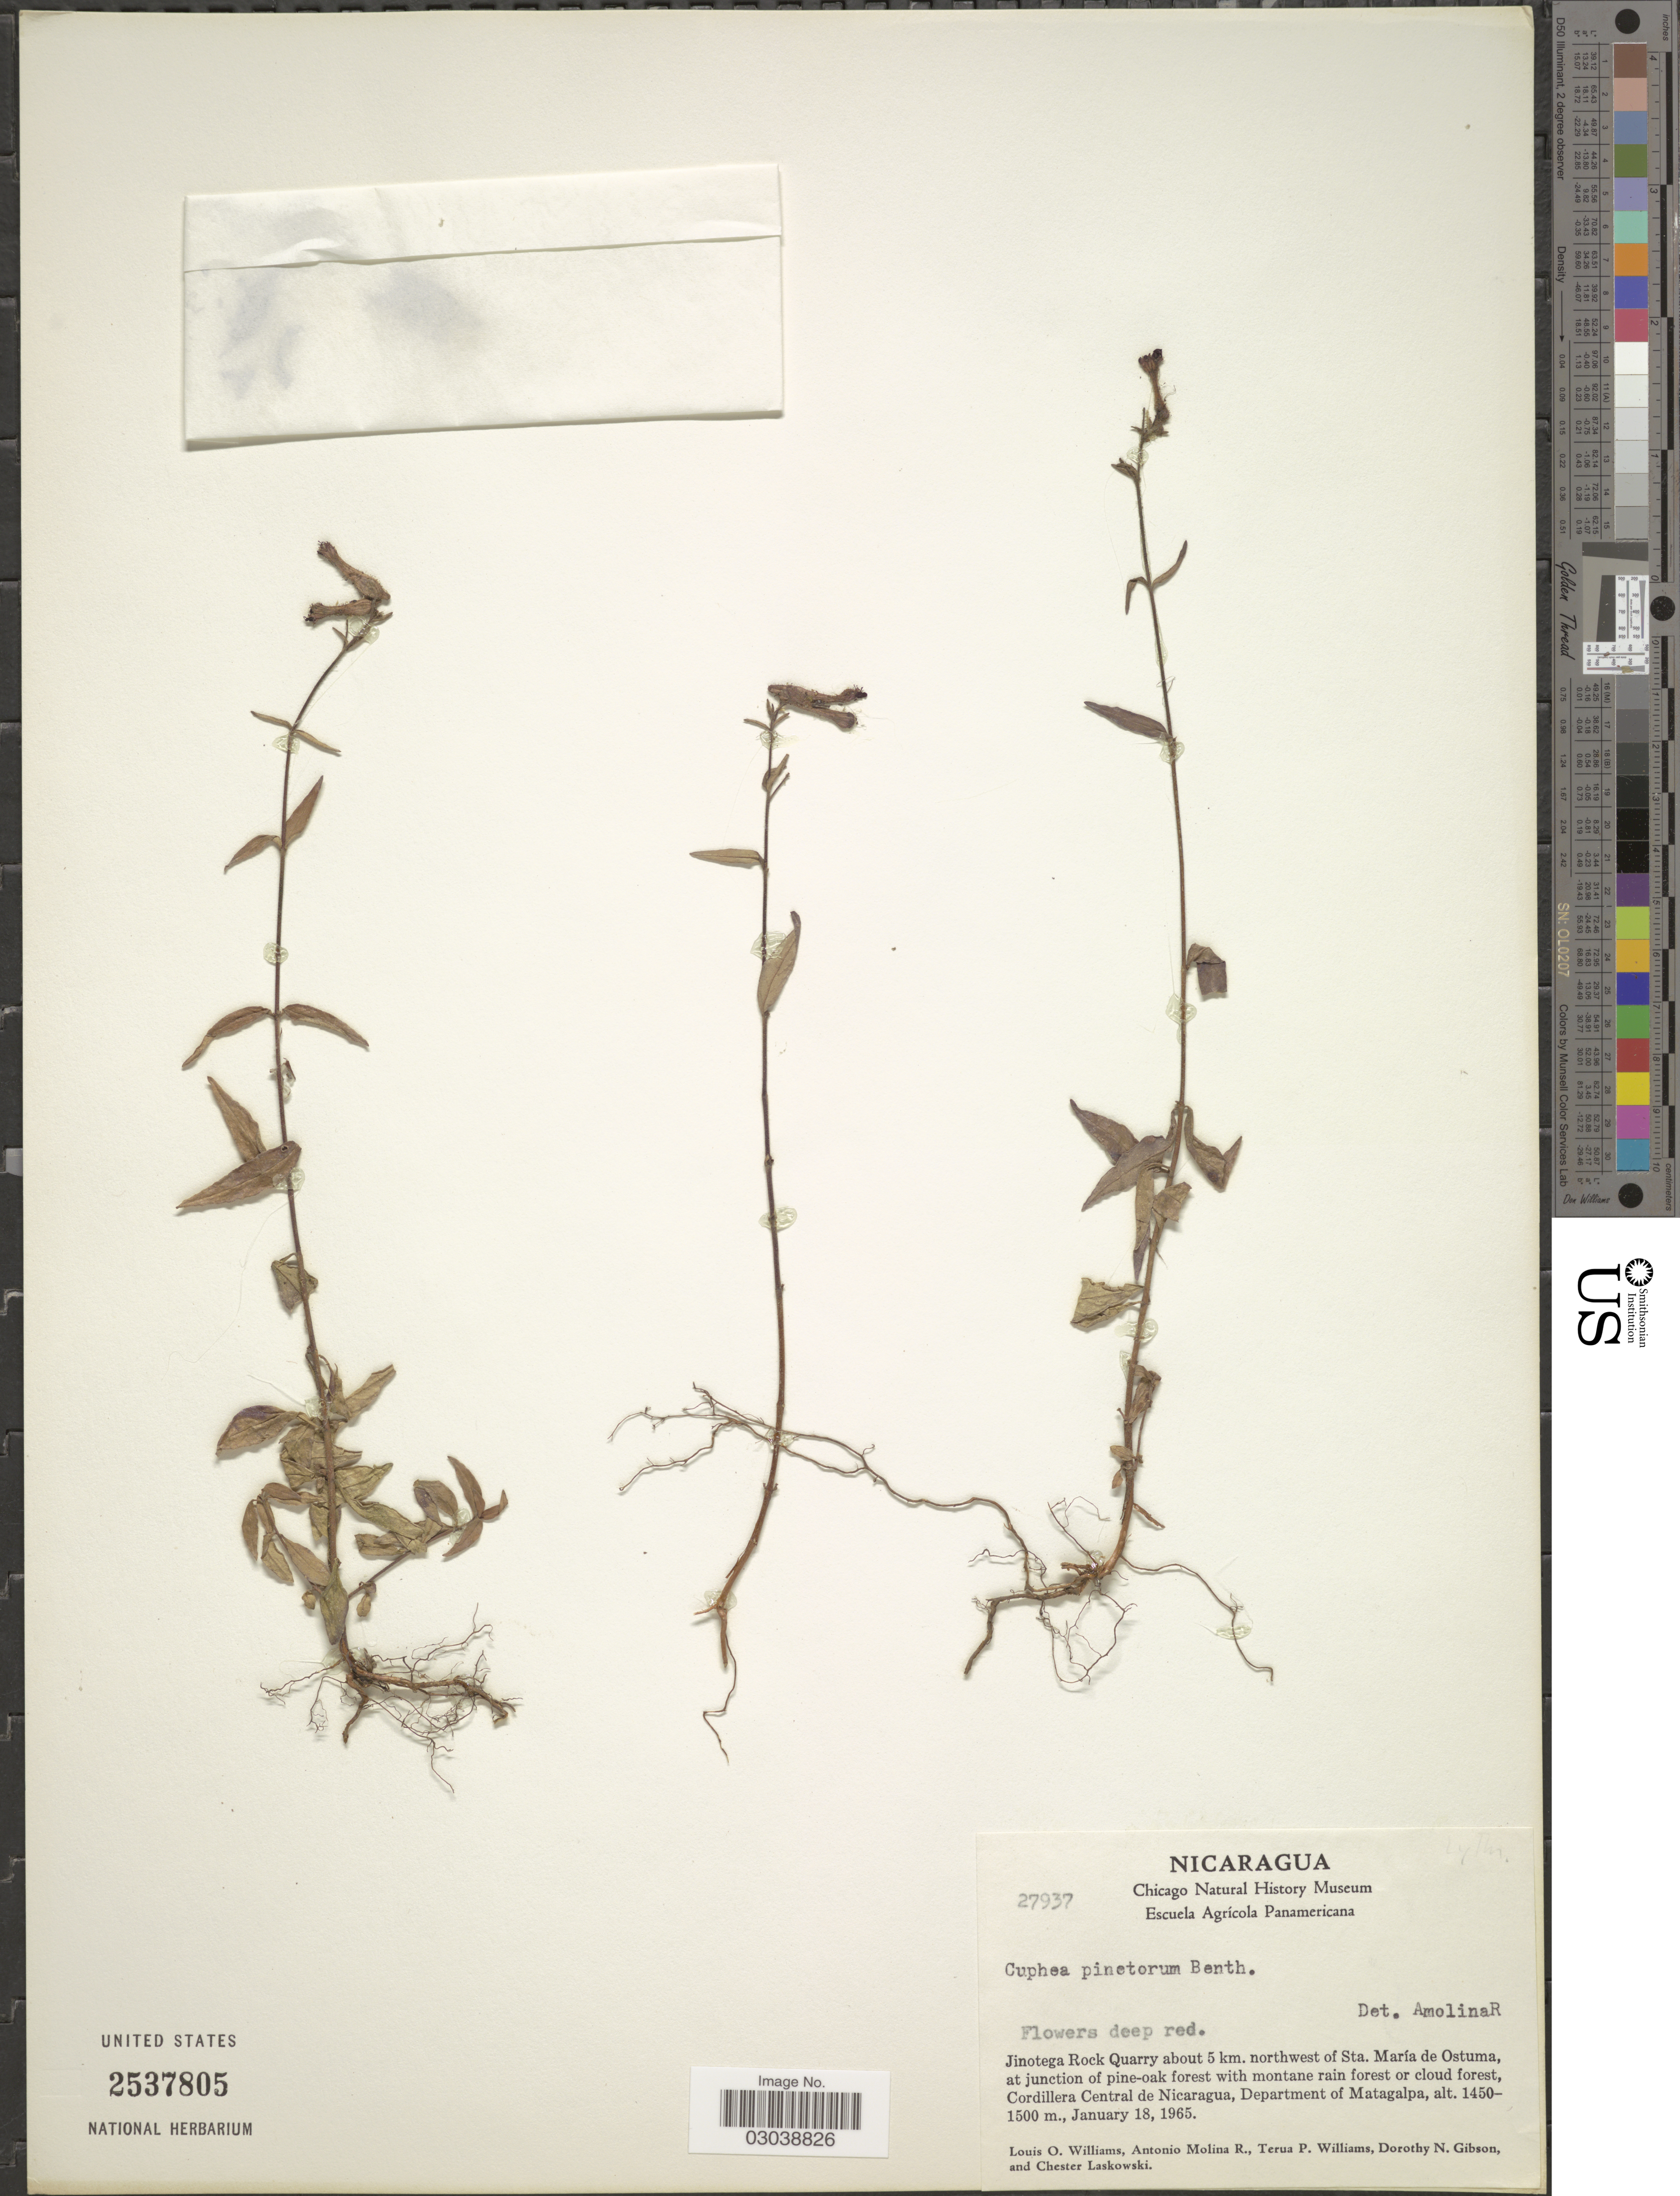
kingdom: Plantae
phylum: Tracheophyta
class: Magnoliopsida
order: Myrtales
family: Lythraceae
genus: Cuphea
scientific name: Cuphea pinetorum Benth.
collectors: L. O. Williams, A. Molina R., T. P. Williams, D. N. Gibson & C. Laskowski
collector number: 27937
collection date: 1965-01-18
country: Nicaragua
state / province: Matagalpa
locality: Jinotega Rock Quarry about 5 km. northwest of Sta. María de Ostuma, at junction of pine-oak forest with montane rain forest or cloud forest, Cordillera Central de Nicaragua, Department of Matagalpa.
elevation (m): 1450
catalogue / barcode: US 2537805